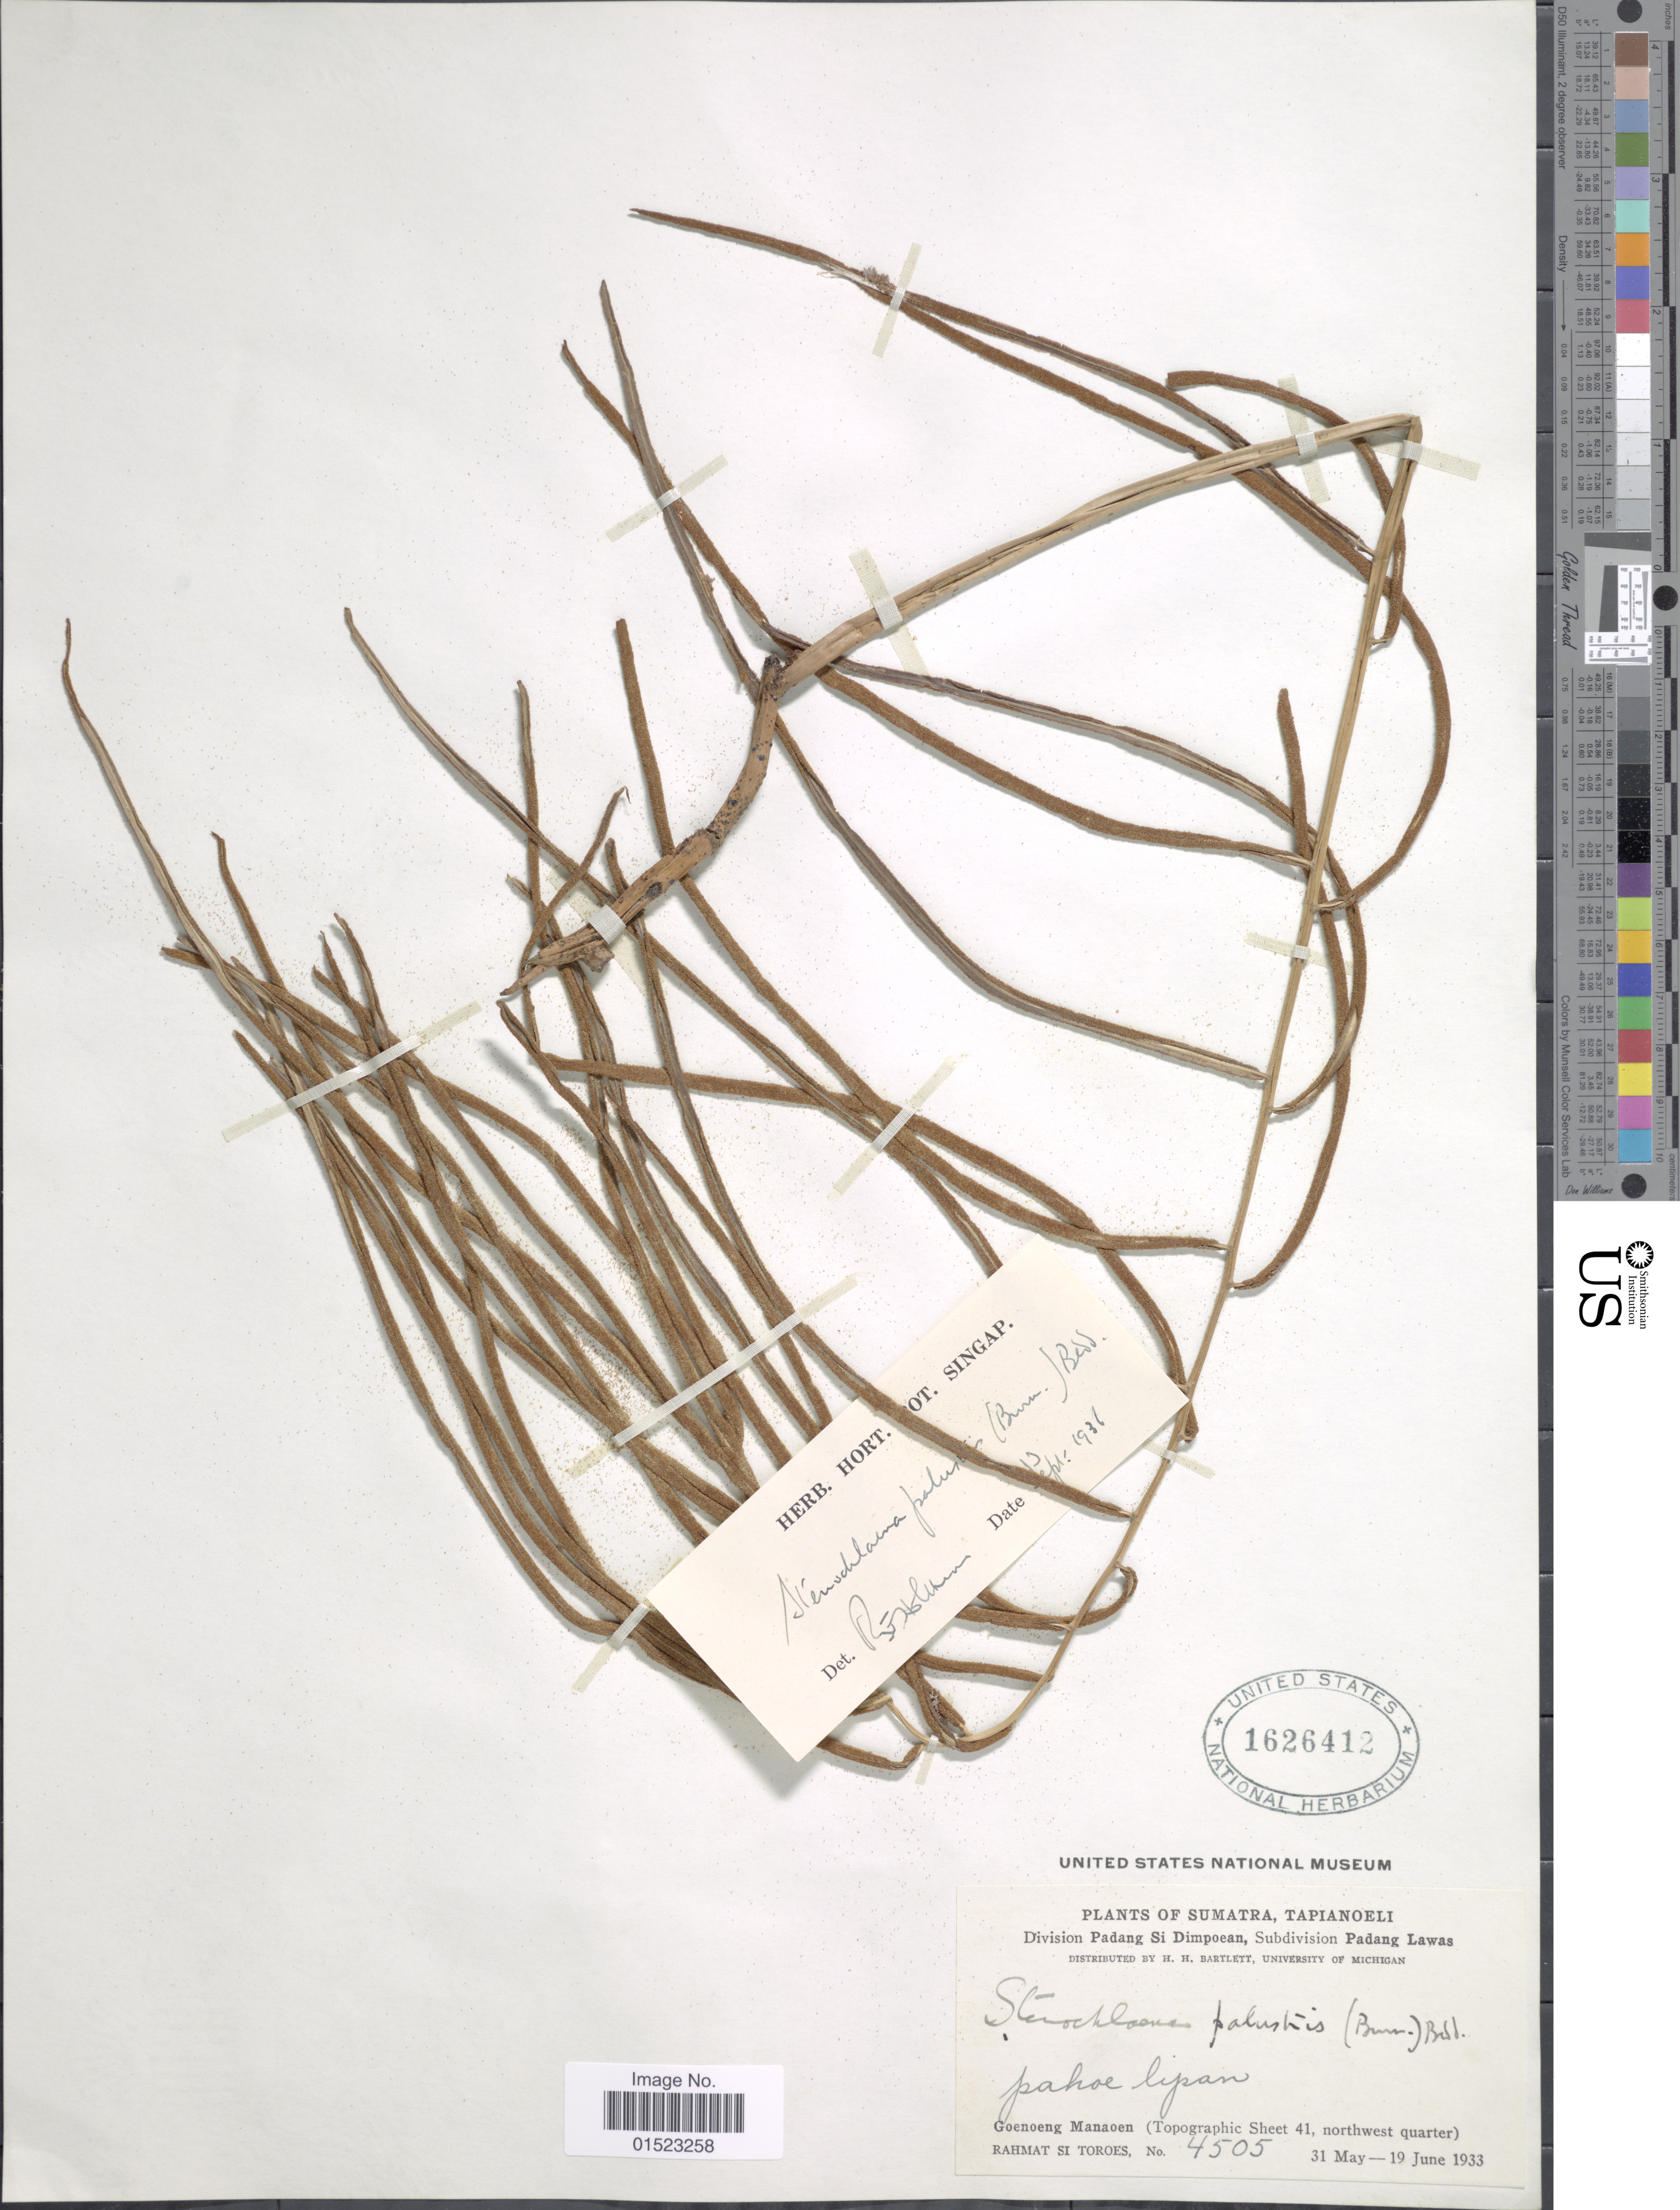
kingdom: Plantae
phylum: Tracheophyta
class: Polypodiopsida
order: Polypodiales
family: Blechnaceae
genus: Stenochlaena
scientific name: Stenochlaena palustris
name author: (Burm. f.) Bedd.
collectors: Rahmat Si Boeea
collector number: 4505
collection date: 1933-05-31/1933-06-19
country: Indonesia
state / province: Sumatra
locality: Tapianoeli, Division Padang Si Dimpoean, Subdivision Padang Lawas, Goenoeng Manaoen (Topographic Sheet 41, northwest quarter)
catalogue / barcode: US 1626412